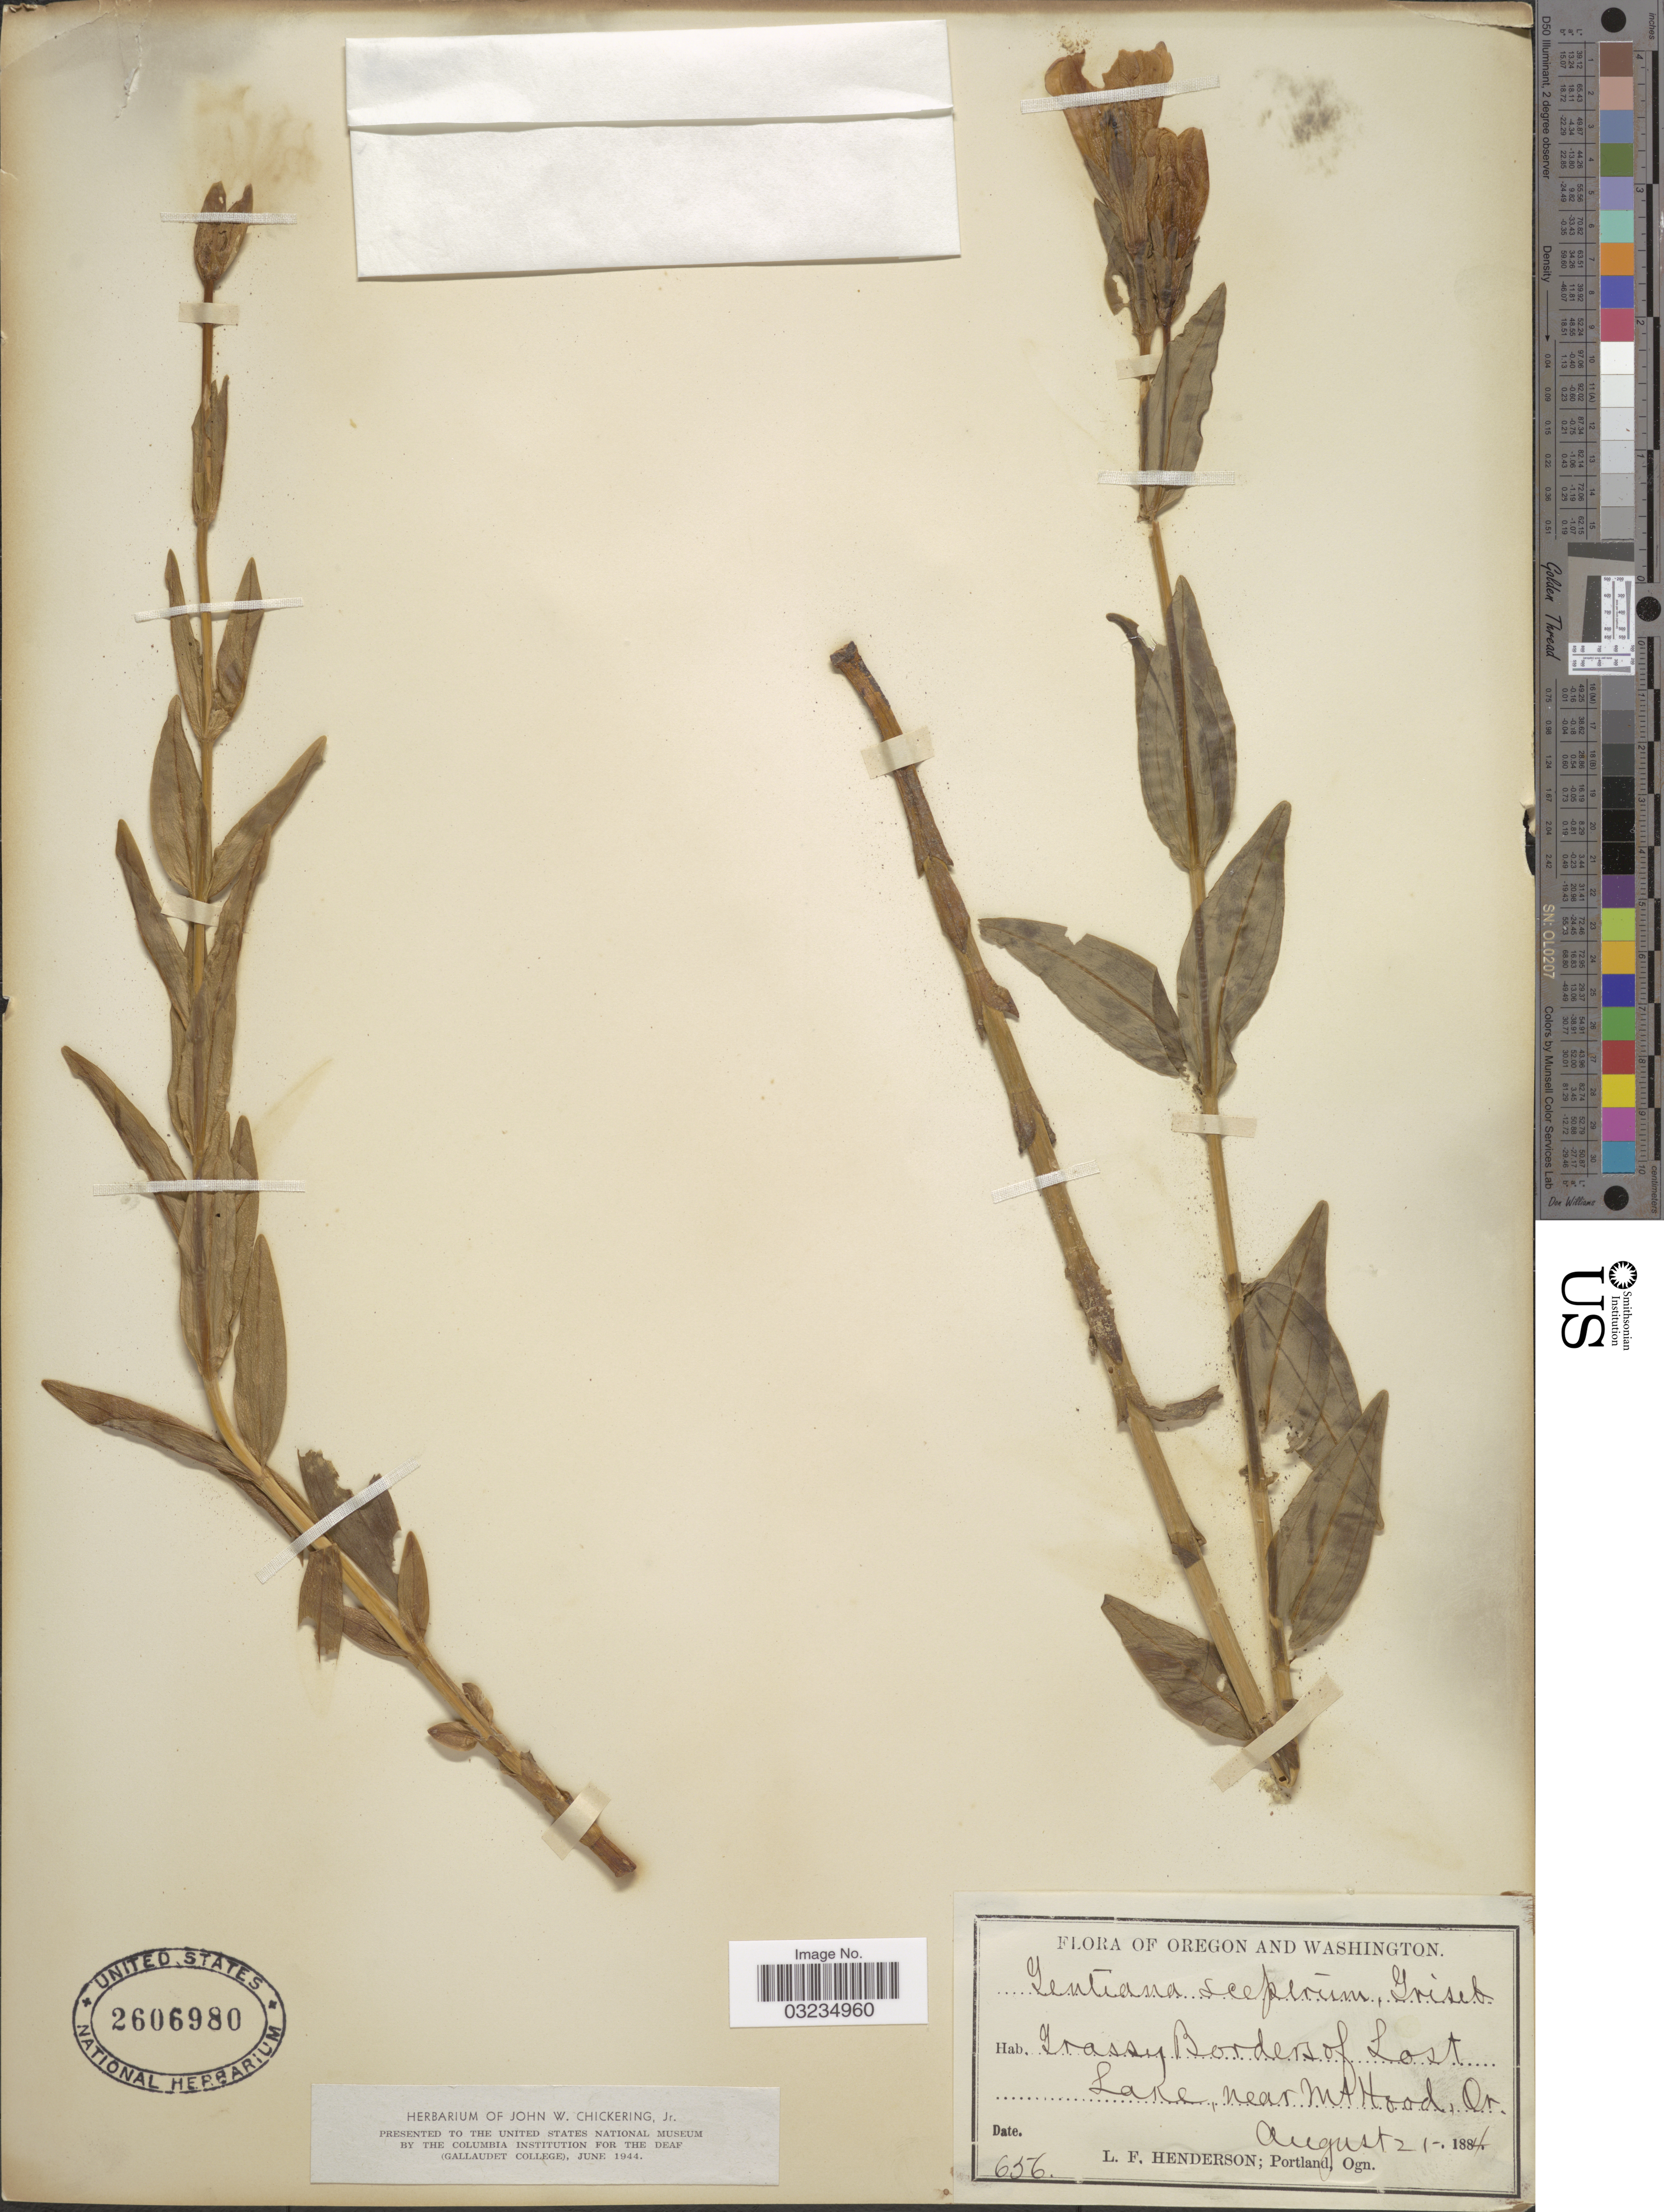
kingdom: Plantae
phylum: Tracheophyta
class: Magnoliopsida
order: Gentianales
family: Gentianaceae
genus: Gentiana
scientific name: Gentiana sceptrum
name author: Griseb.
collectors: L. Henderson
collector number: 656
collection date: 1884-08-21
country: United States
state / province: Oregon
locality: Grassy borders of Lost Lake, near Mt. Hood.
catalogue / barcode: US 2606980